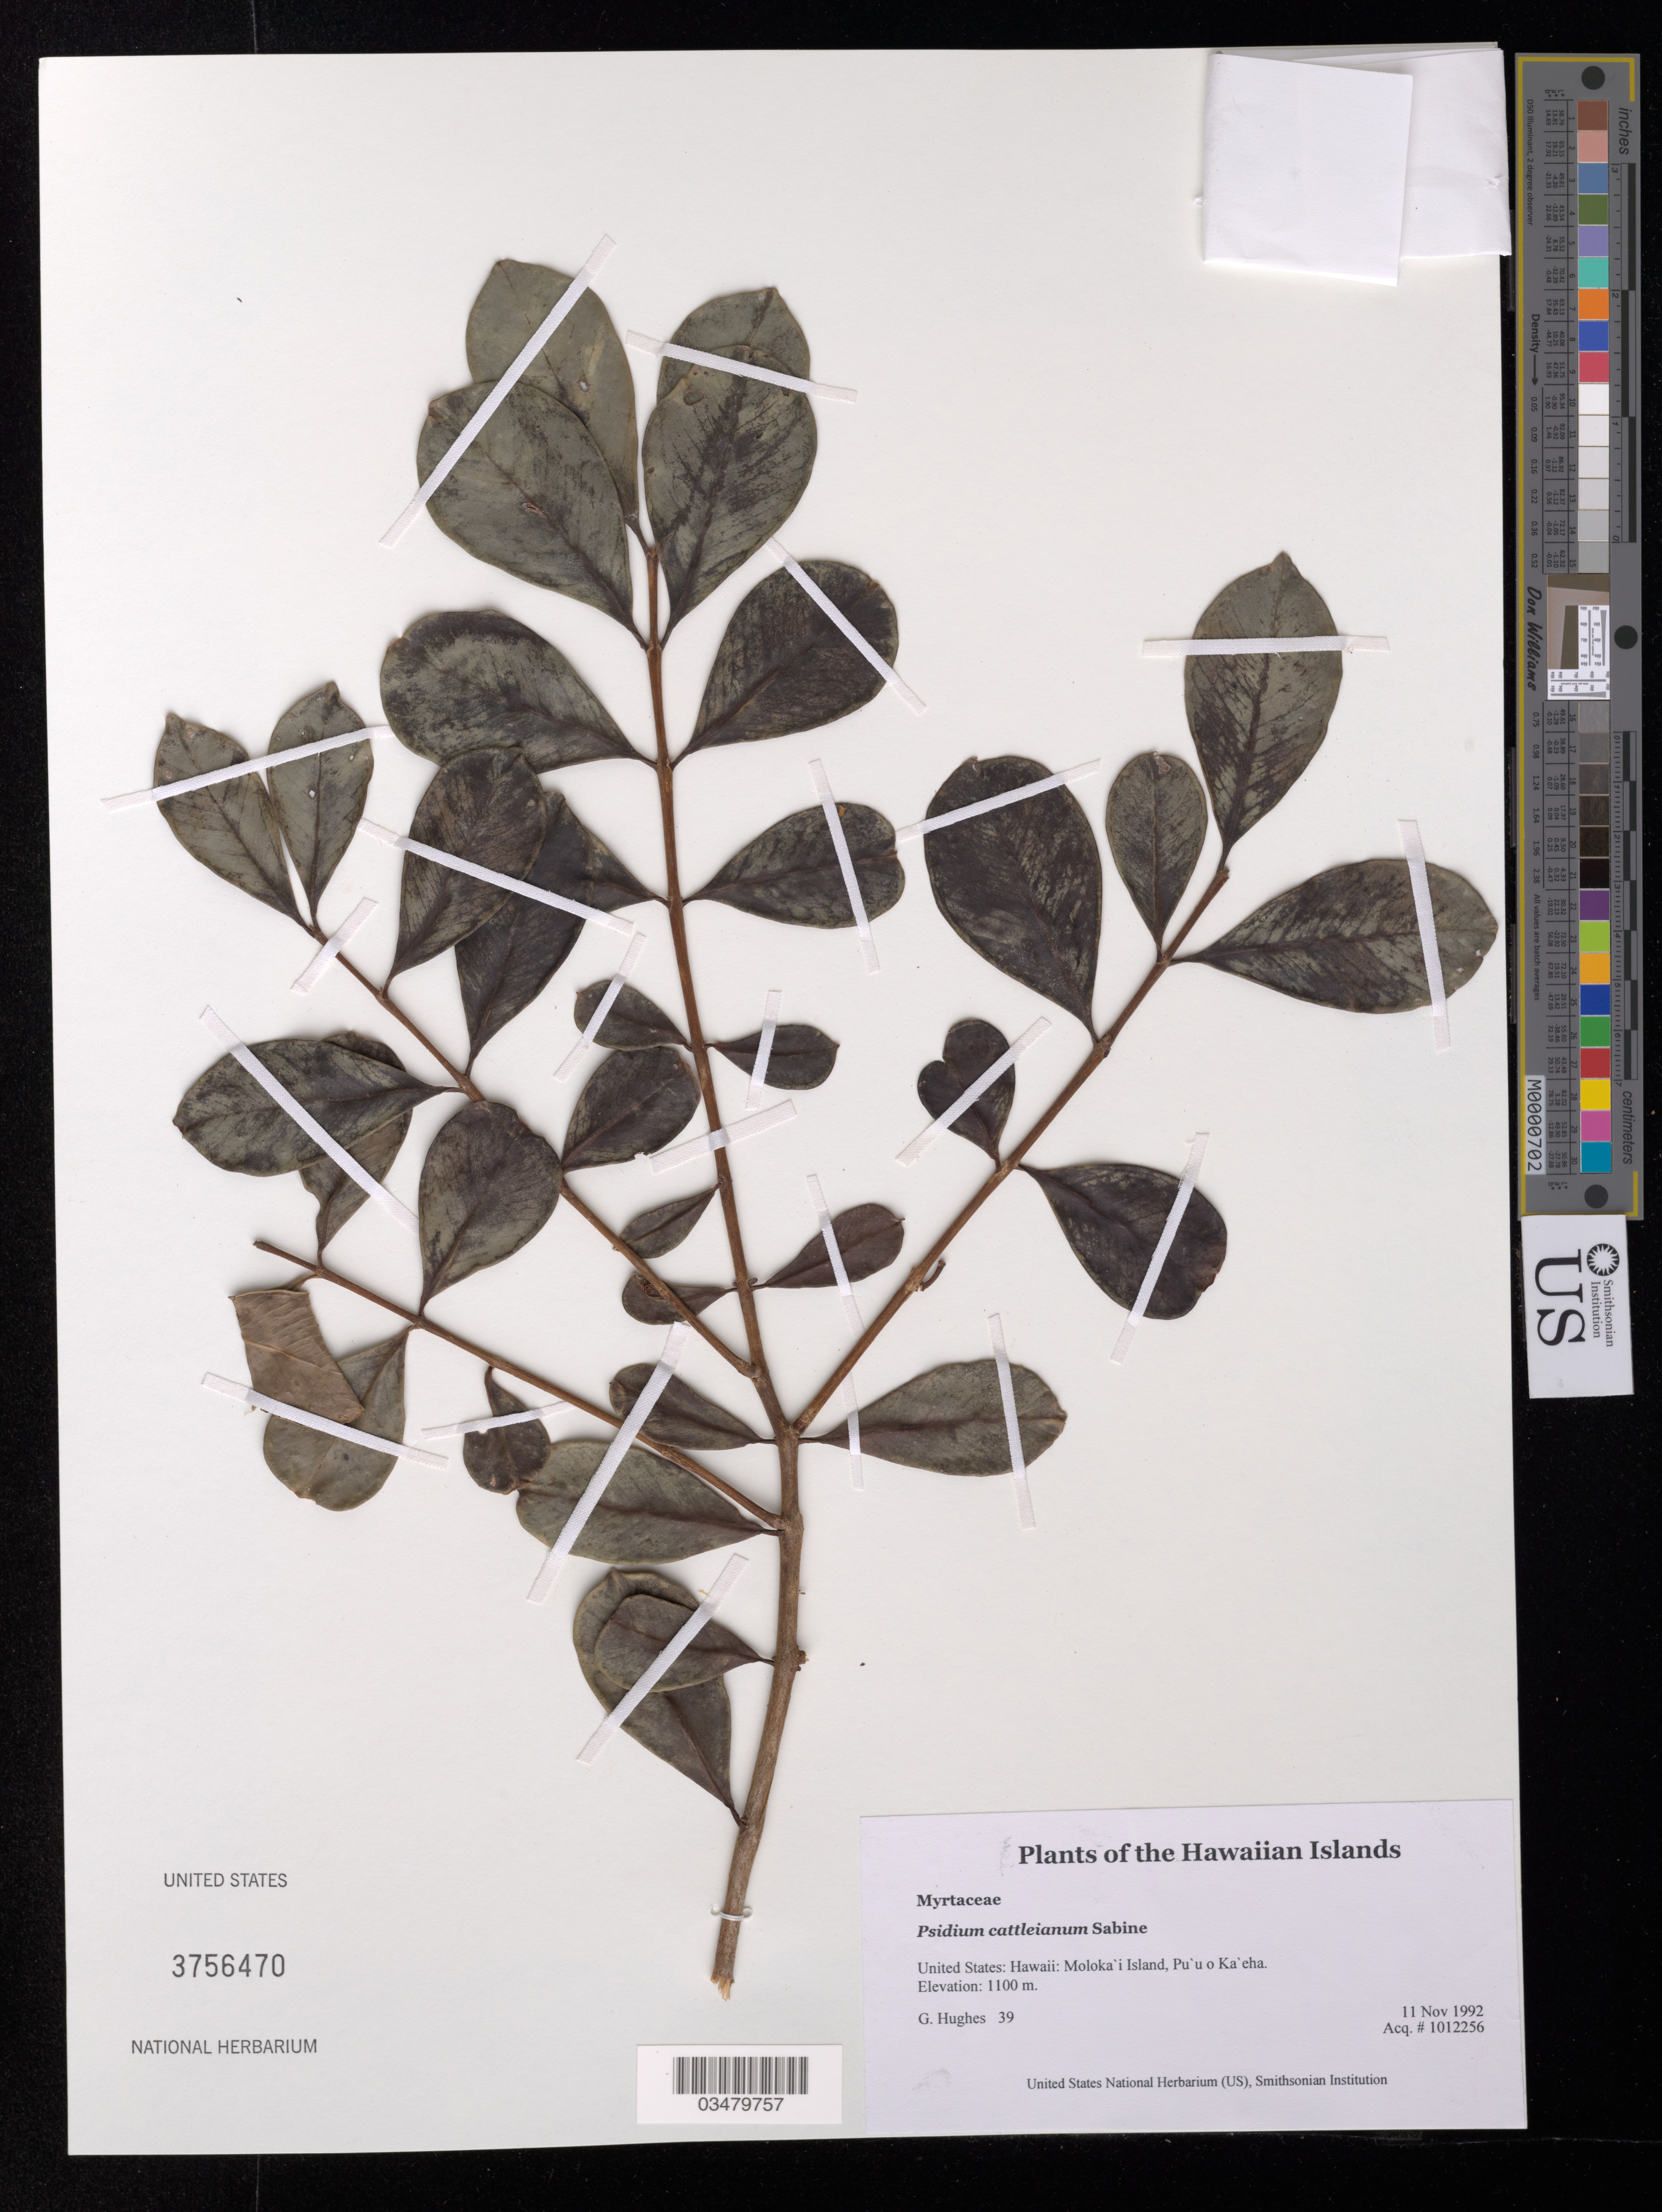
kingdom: Plantae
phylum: Tracheophyta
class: Magnoliopsida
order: Myrtales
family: Myrtaceae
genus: Psidium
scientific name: Psidium cattleyanum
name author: Sabine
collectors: G. Hughes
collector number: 39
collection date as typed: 11-11-92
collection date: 1992-11-11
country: United States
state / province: Hawaii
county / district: Maui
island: Moloka'i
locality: Pu'u o Ka'eha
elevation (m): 1100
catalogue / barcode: US 3756470